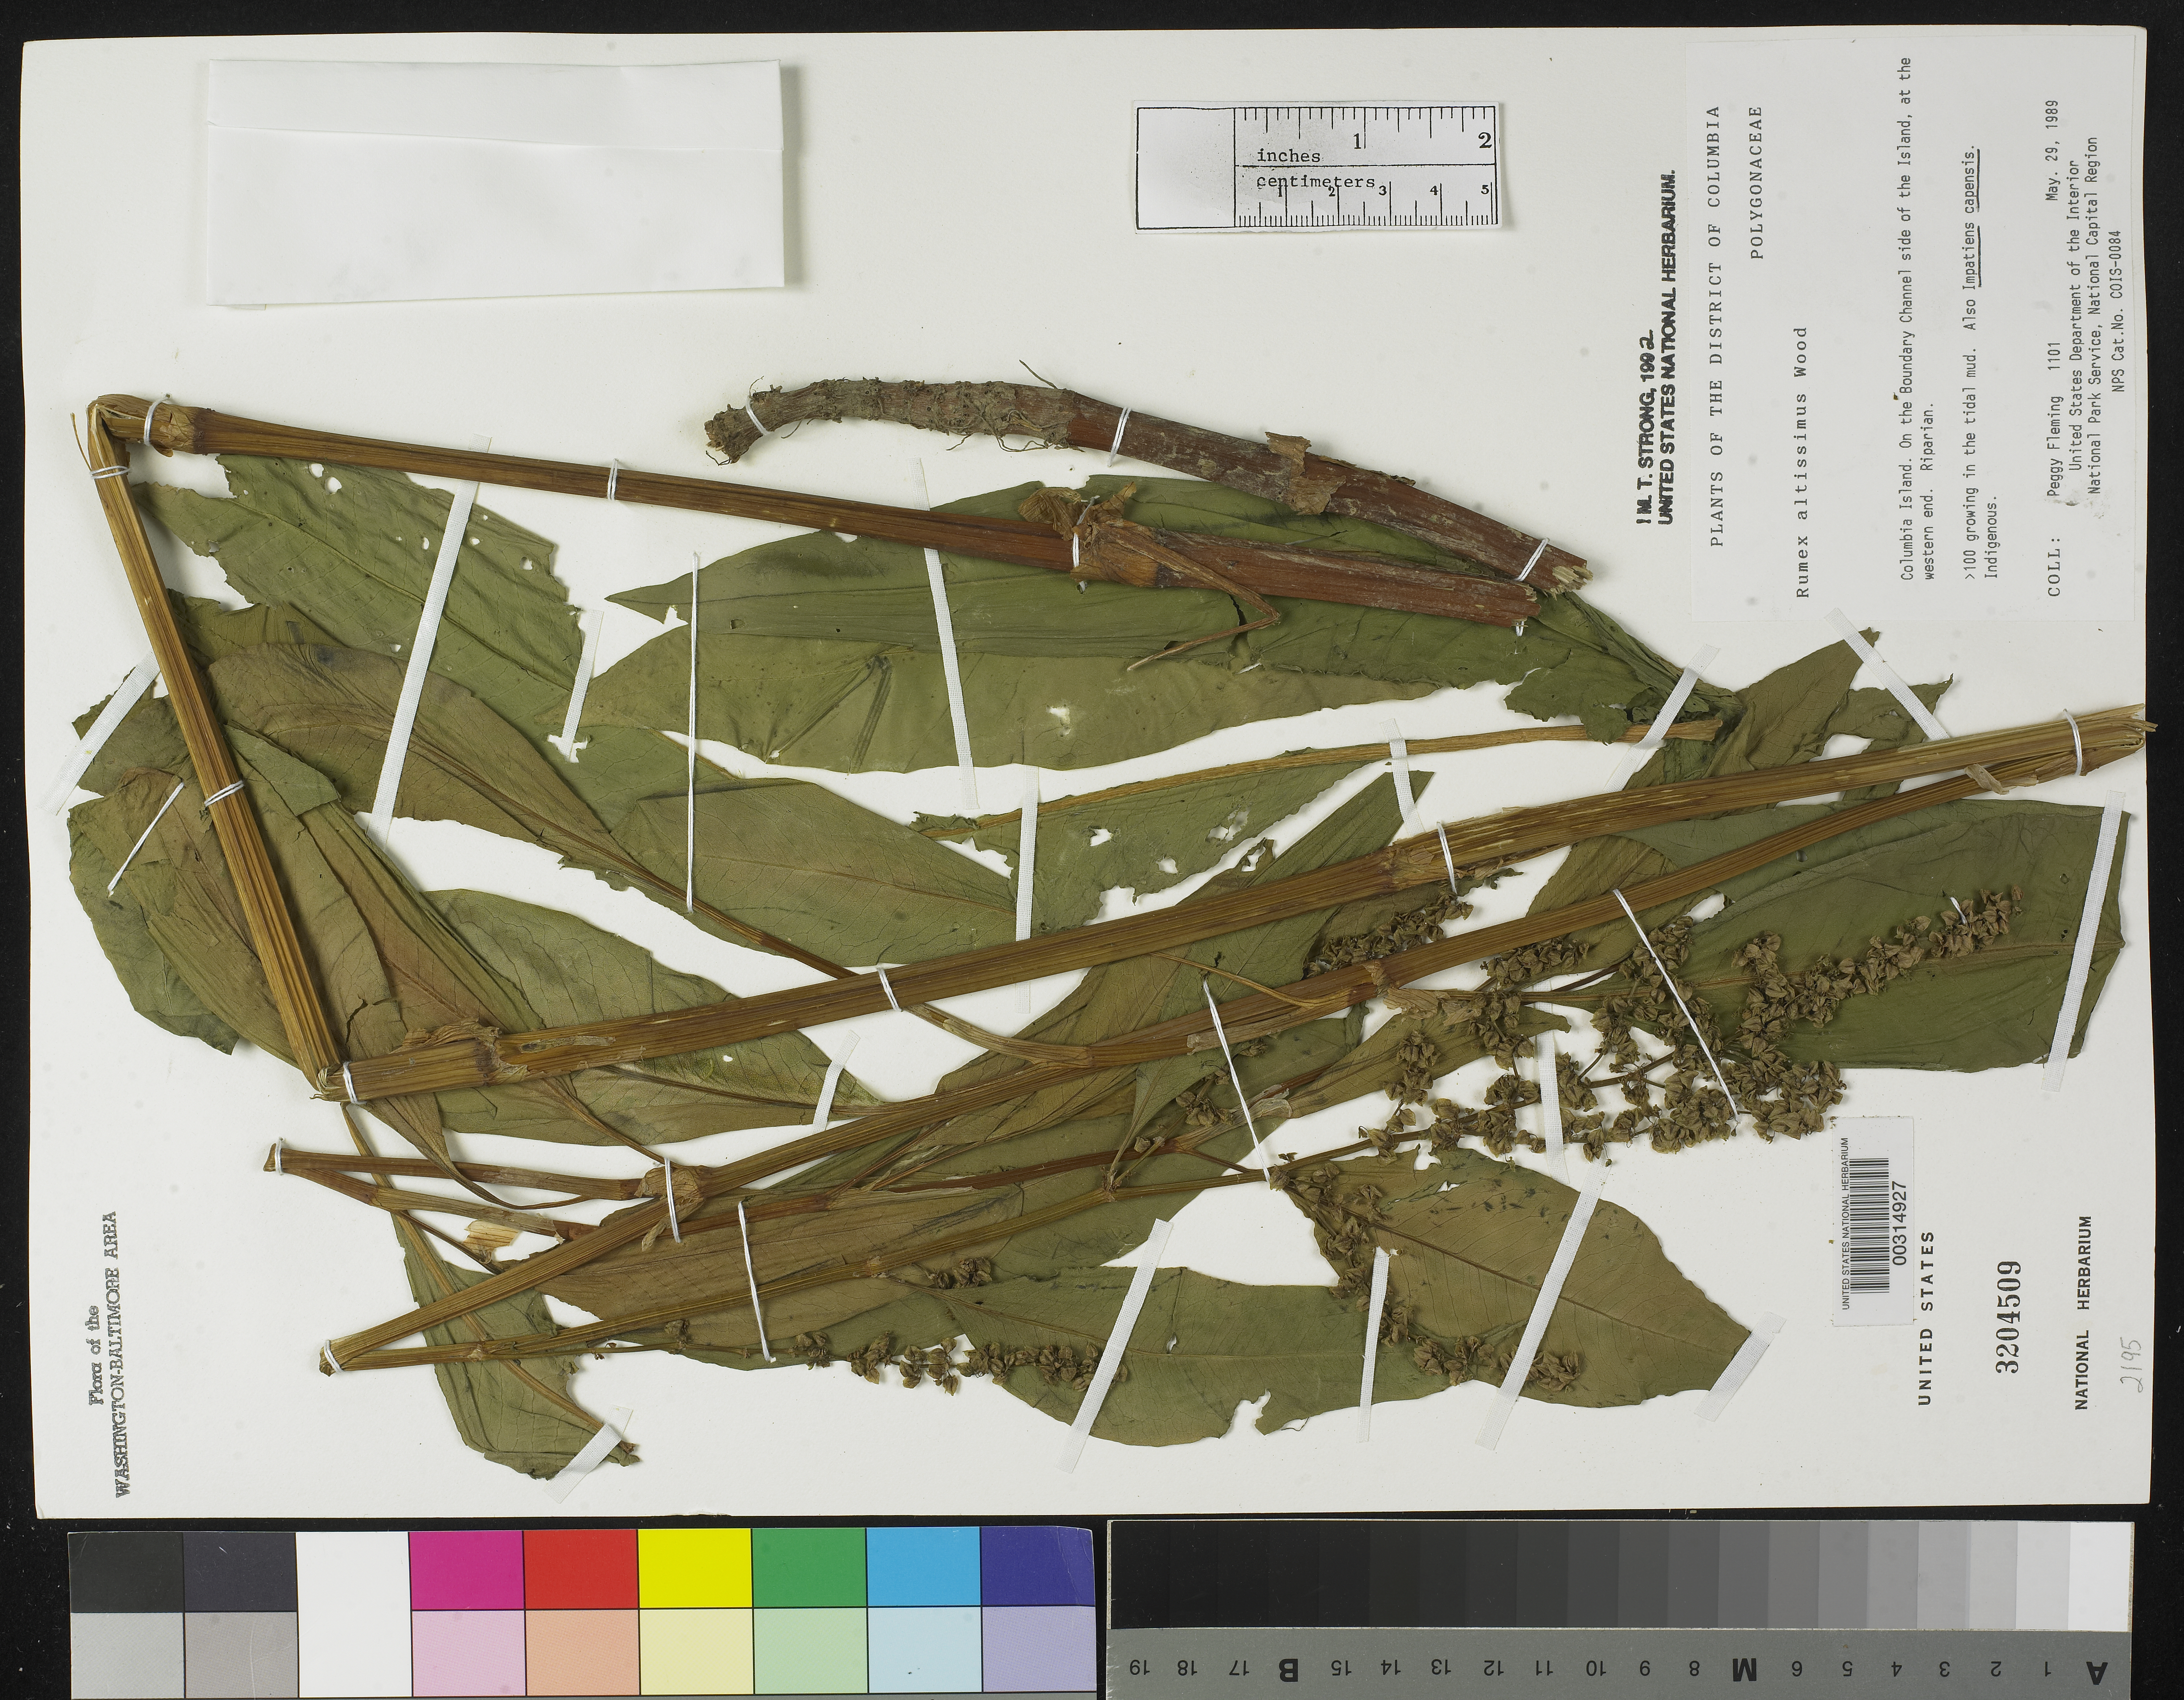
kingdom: Plantae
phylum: Tracheophyta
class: Magnoliopsida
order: Caryophyllales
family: Polygonaceae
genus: Rumex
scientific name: Rumex altissimus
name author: Alph. Wood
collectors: P. Fleming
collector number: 1101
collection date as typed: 29 May 1989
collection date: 1989-05-29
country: United States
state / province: District of Columbia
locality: Columbia Island, on the Boundary Channel side of Island at western end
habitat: Managed meadow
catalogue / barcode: US 3204509